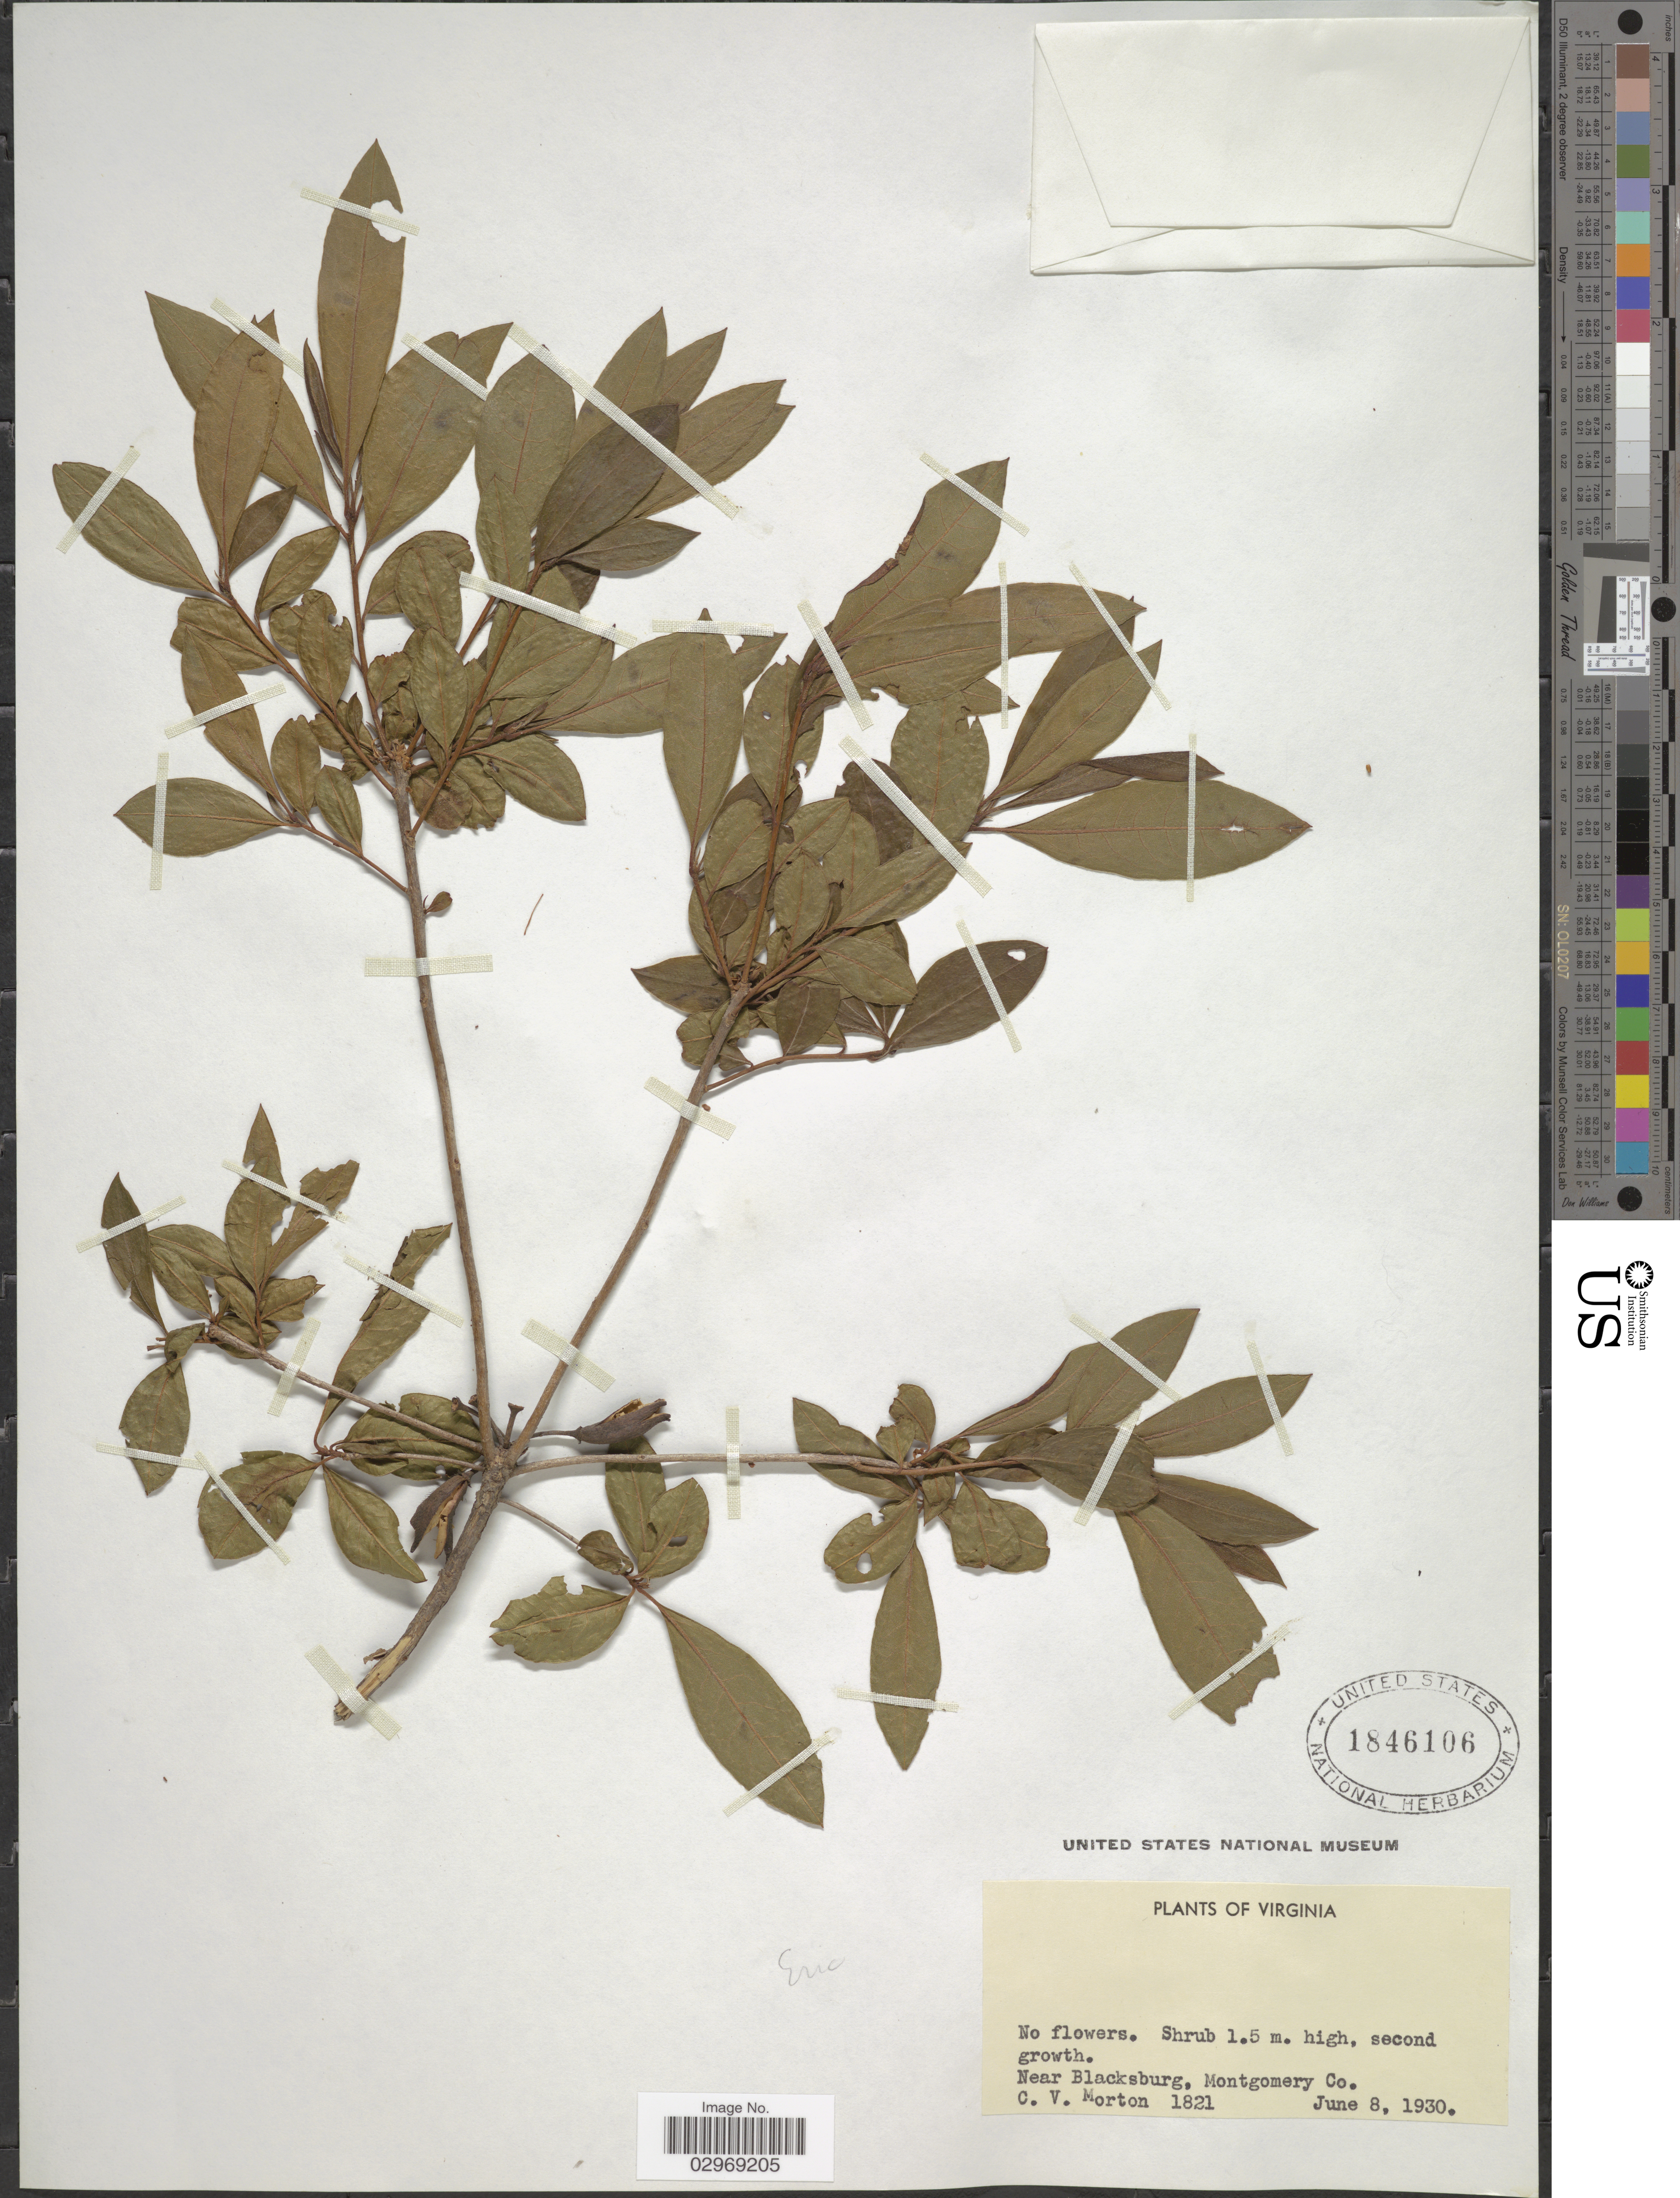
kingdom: Plantae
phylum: Tracheophyta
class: Magnoliopsida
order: Ericales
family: Ericaceae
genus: Rhododendron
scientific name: Rhododendron roseum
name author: (Loisel.) Rehder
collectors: C. V. Morton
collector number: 1821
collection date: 1930-06-08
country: United States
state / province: Virginia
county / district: Montgomery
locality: Near Blacksburg, Montgomery Co.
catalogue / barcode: US 1846106